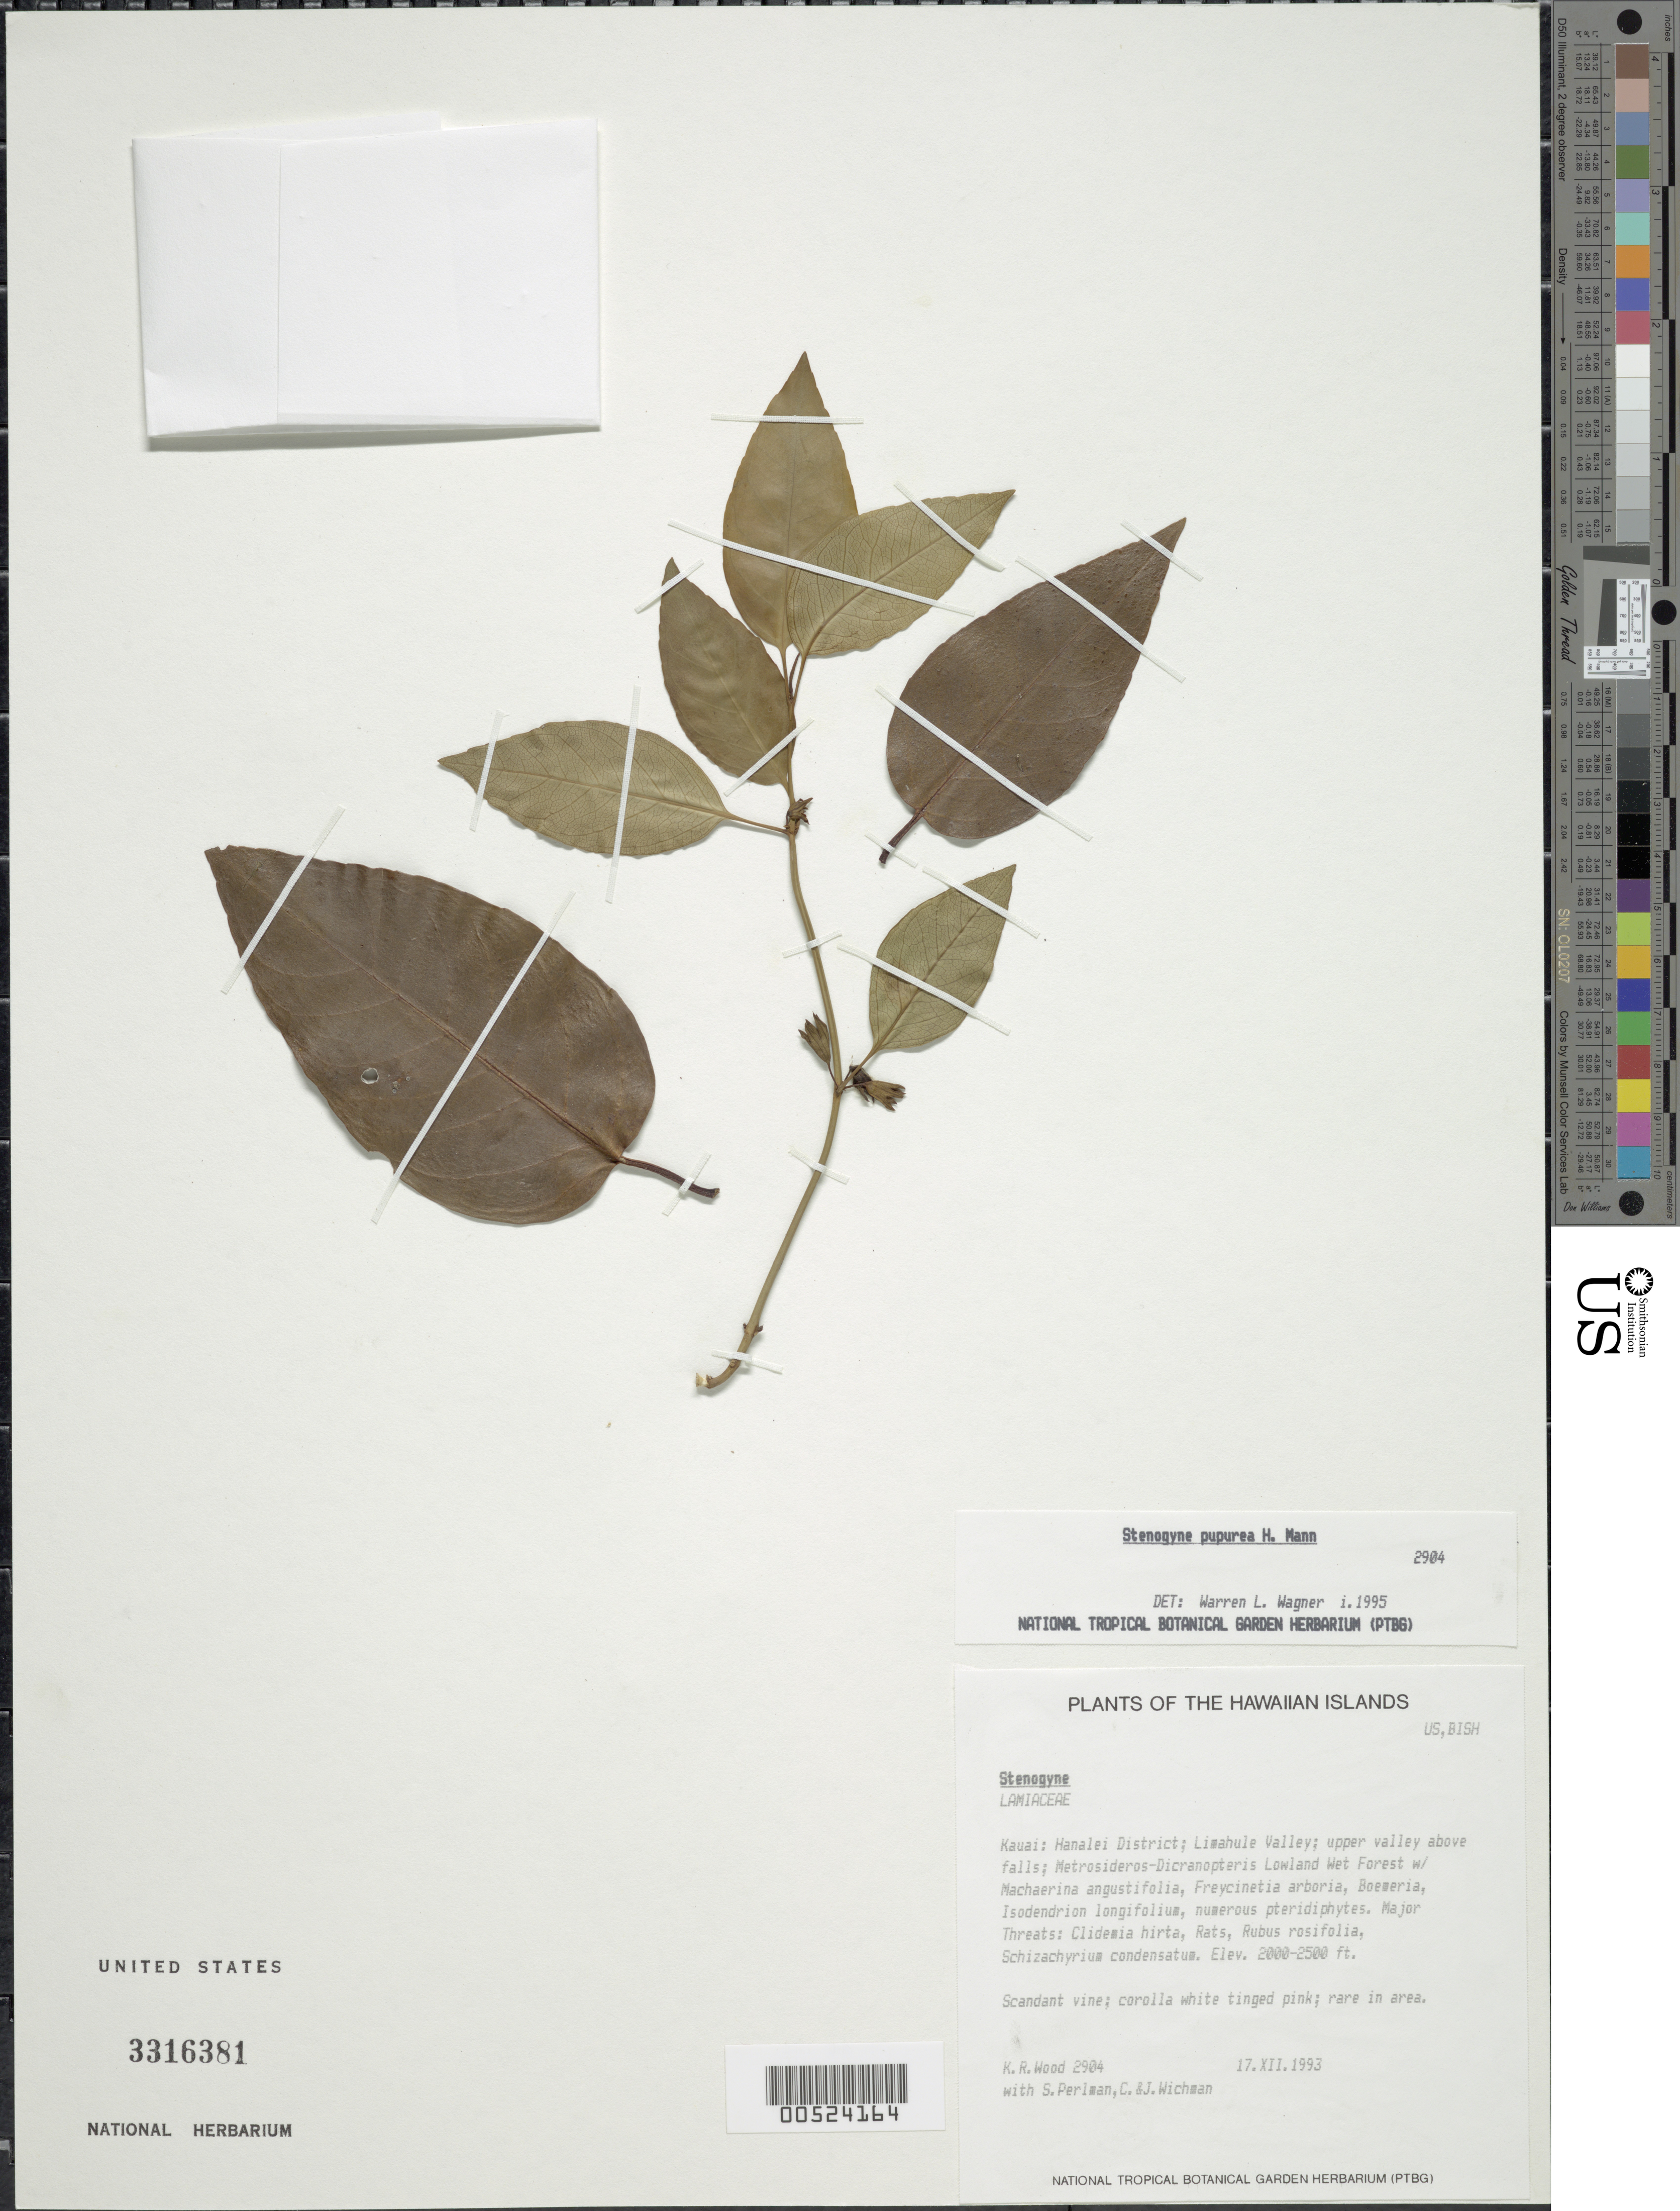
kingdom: Plantae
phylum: Tracheophyta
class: Magnoliopsida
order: Lamiales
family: Lamiaceae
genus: Stenogyne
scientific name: Stenogyne purpurea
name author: H. Mann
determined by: Wagner, W. L., (BOT), Smithsonian Institution - National Museum of Natural History (UNITED STATES)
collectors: K. R. Wood, S. P. Perlman, C. Wichman & J. Wichman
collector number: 2904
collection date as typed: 17 Dec 1993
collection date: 1993-12-17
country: United States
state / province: Hawaii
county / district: Kauai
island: Kaua'i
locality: Hanalei Dist, Limahule Valley, upper valley above falls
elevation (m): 610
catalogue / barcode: US 3316381